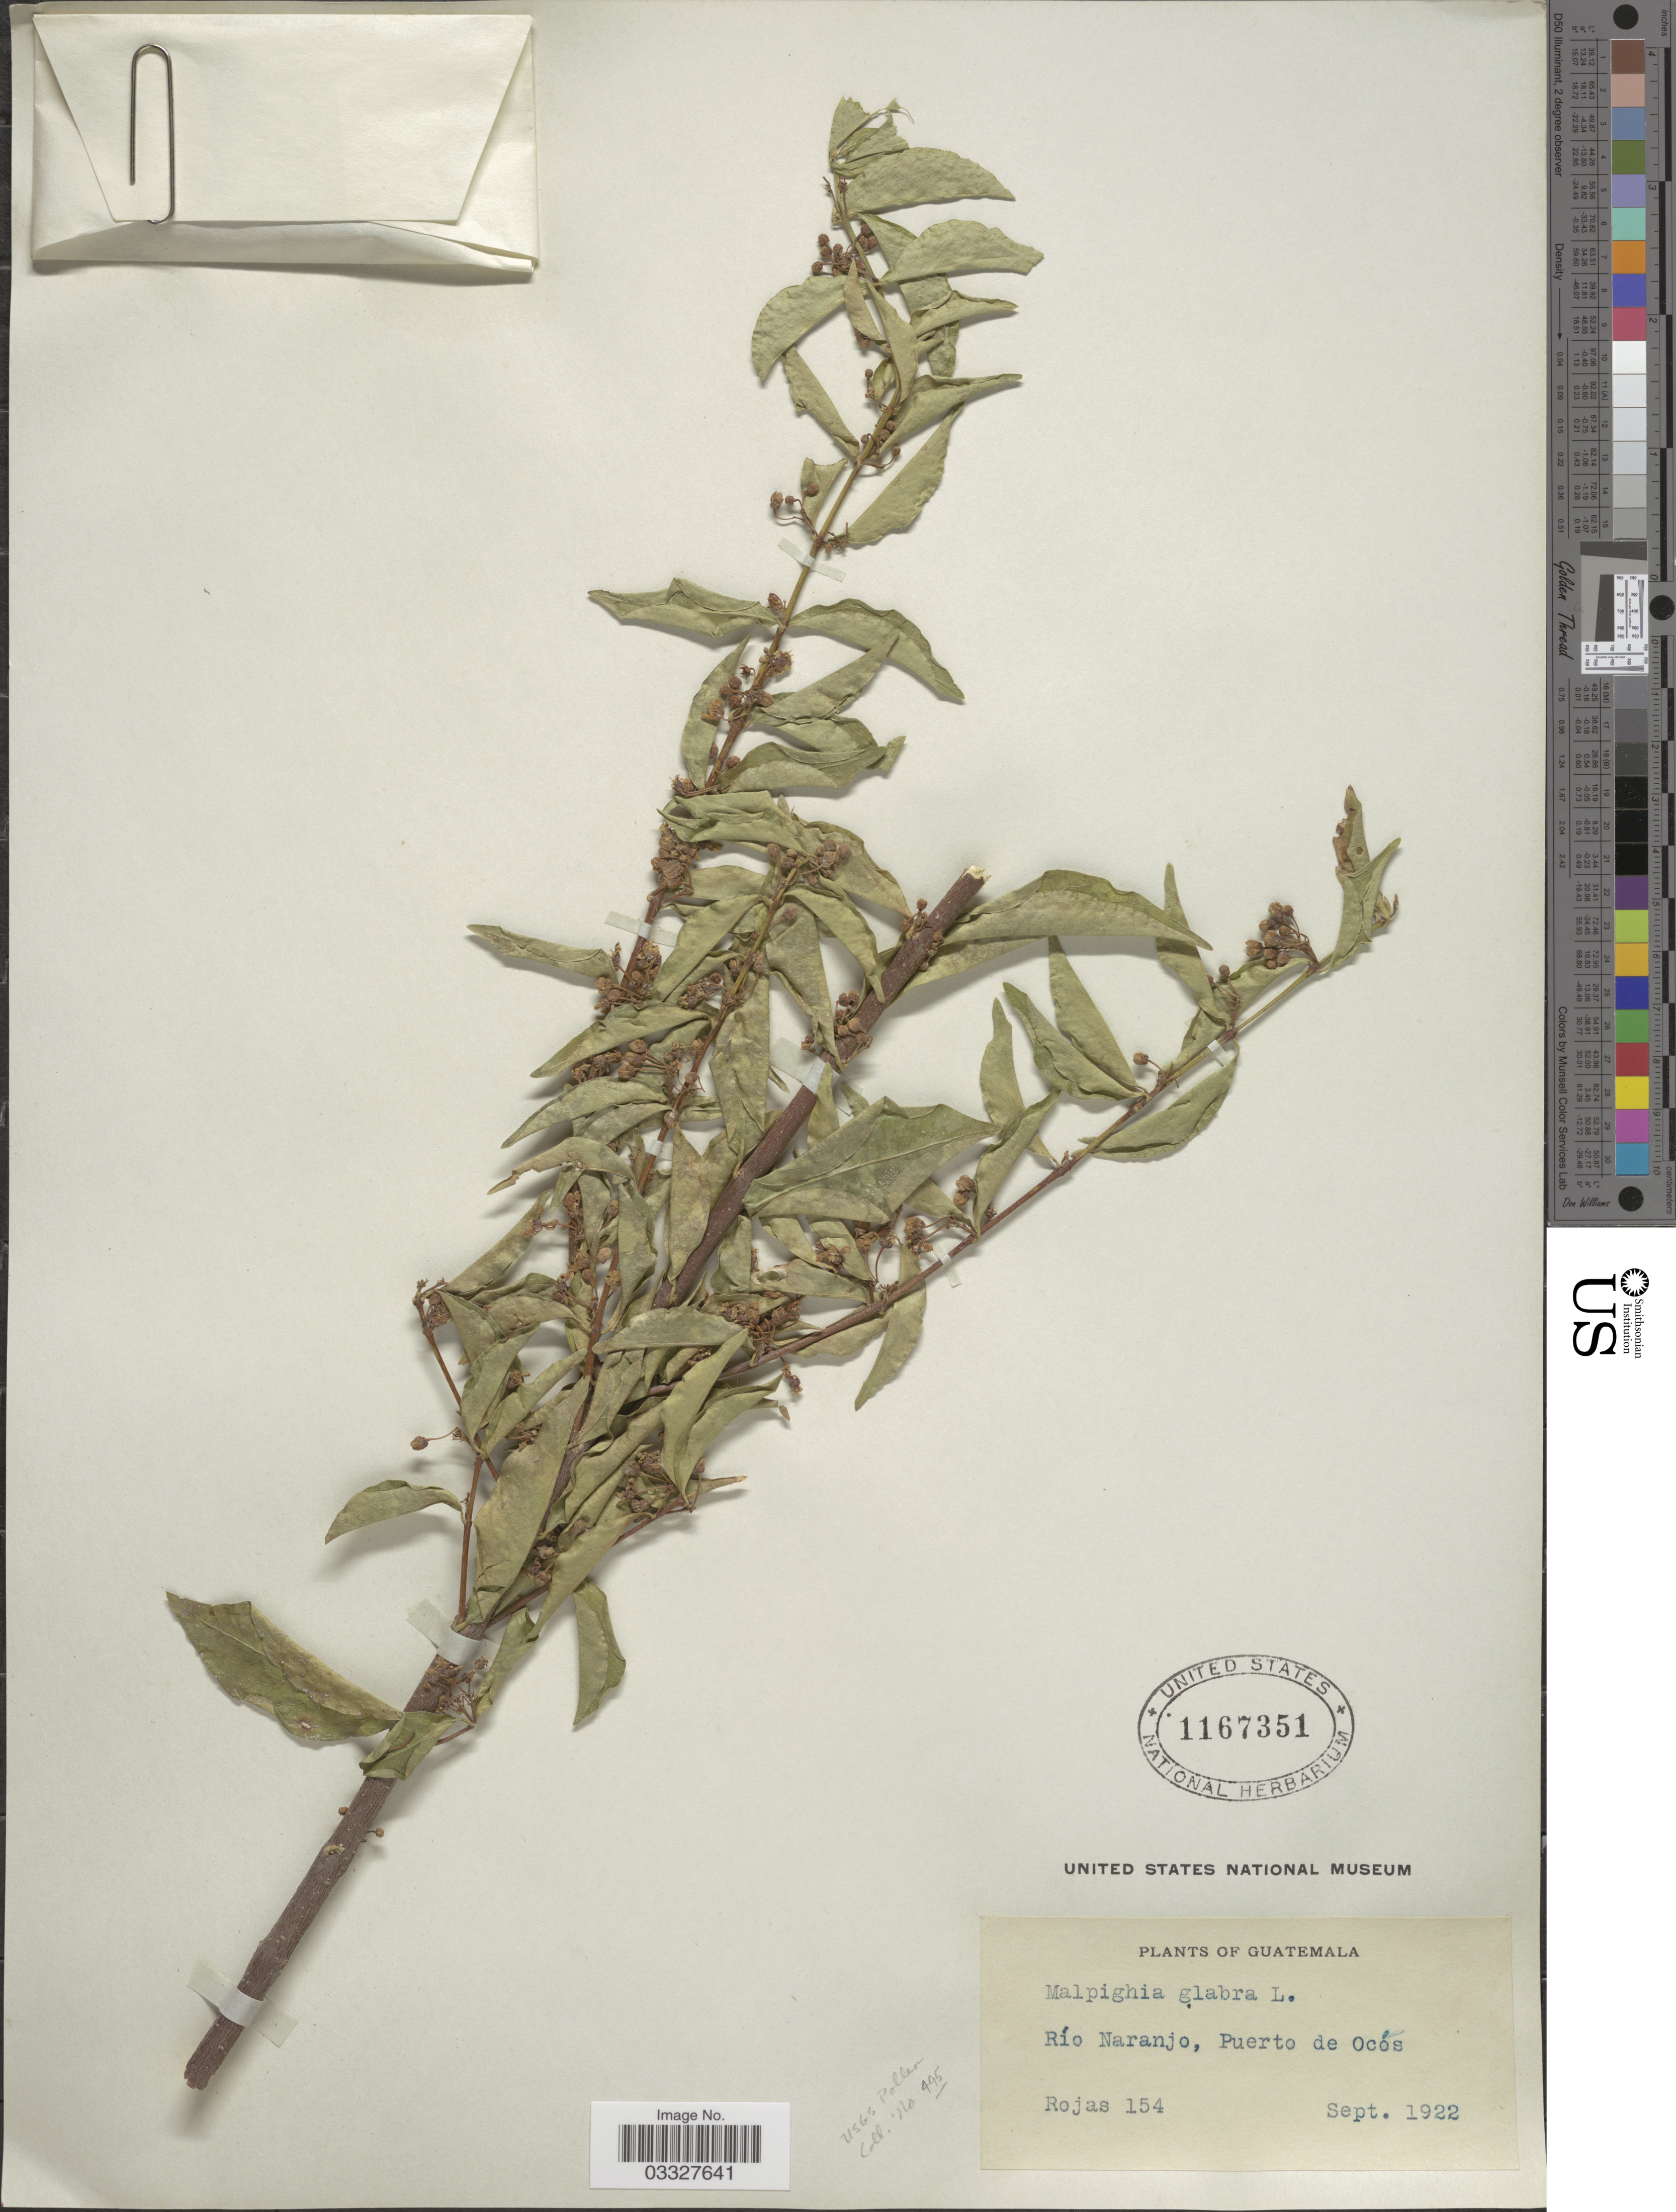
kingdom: Plantae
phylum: Tracheophyta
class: Magnoliopsida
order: Malpighiales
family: Malpighiaceae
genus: Malpighia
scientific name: Malpighia glabra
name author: L.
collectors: Rojas, --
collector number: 154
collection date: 1922-09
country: Guatemala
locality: Río Naranjo, Puerto de Ocós.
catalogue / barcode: US 1167351